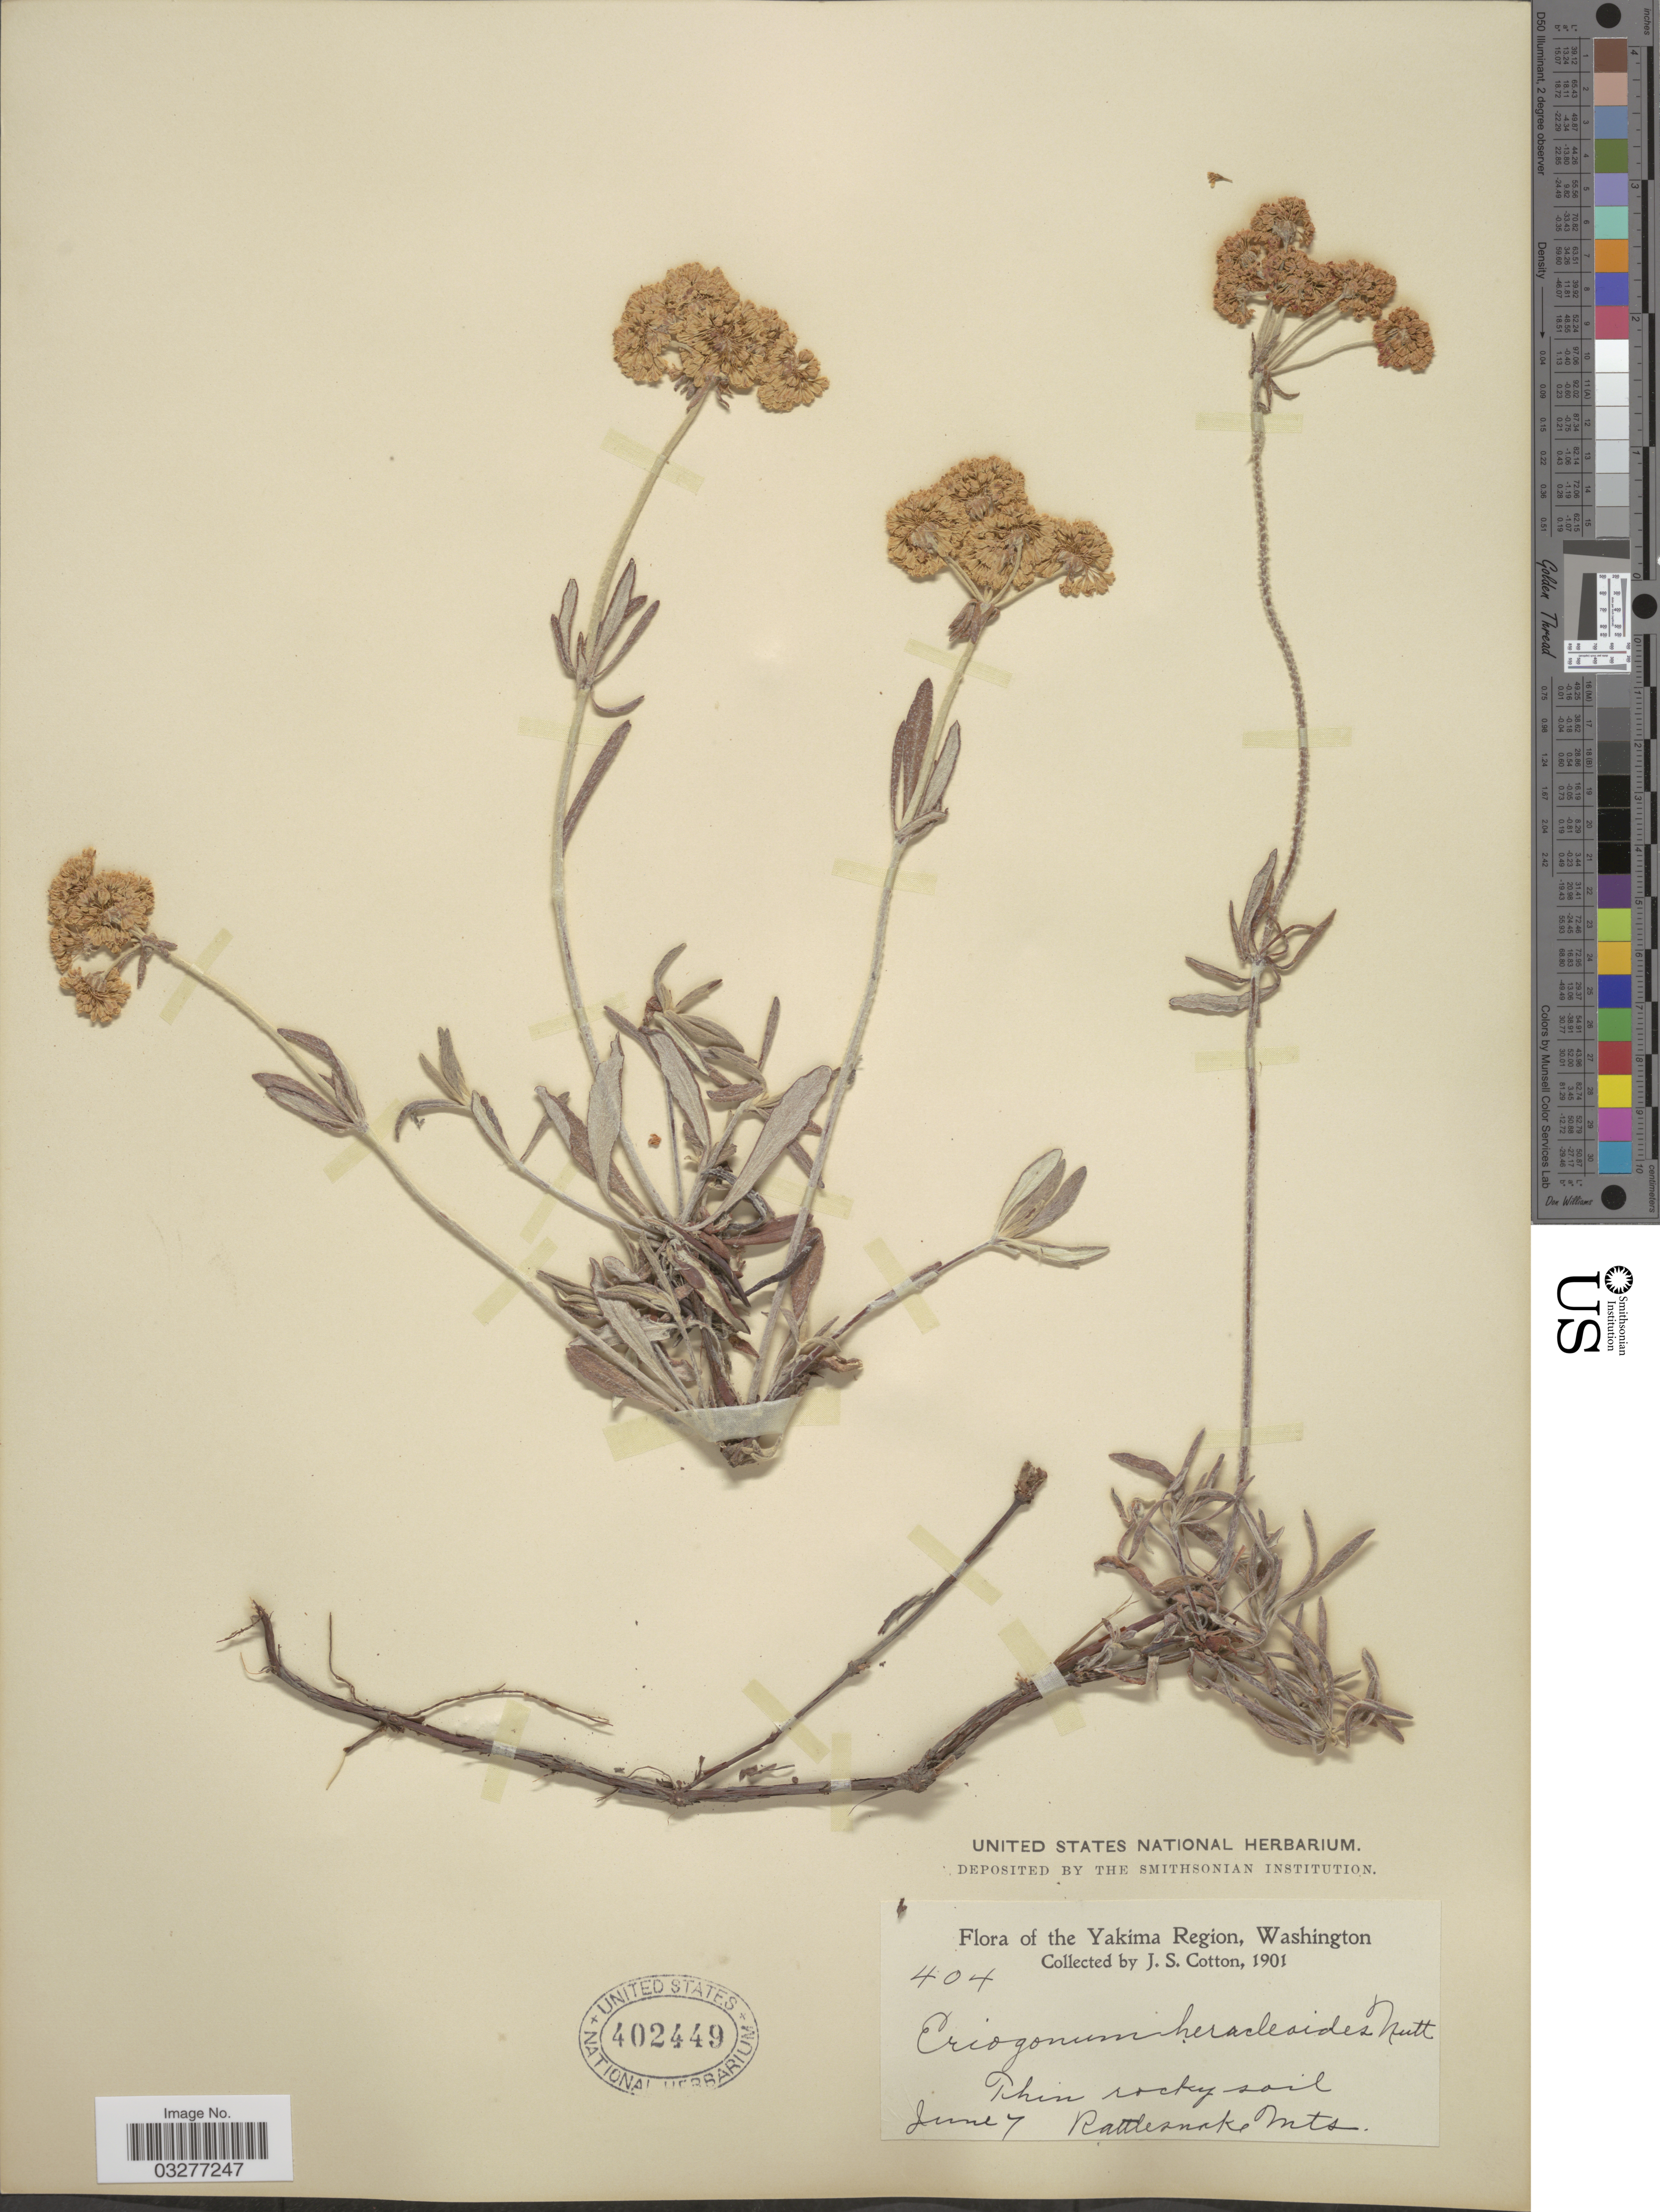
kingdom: Plantae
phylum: Tracheophyta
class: Magnoliopsida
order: Caryophyllales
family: Polygonaceae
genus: Eriogonum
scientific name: Eriogonum heracleoides var. angustifolium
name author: (Nutt.) Torr. & A. Gray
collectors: J. S. Cotton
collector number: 404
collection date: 1901-06-07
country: United States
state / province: Washington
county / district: Yakima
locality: The Yakima Region. Rattlesnake Mts.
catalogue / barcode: US 402449